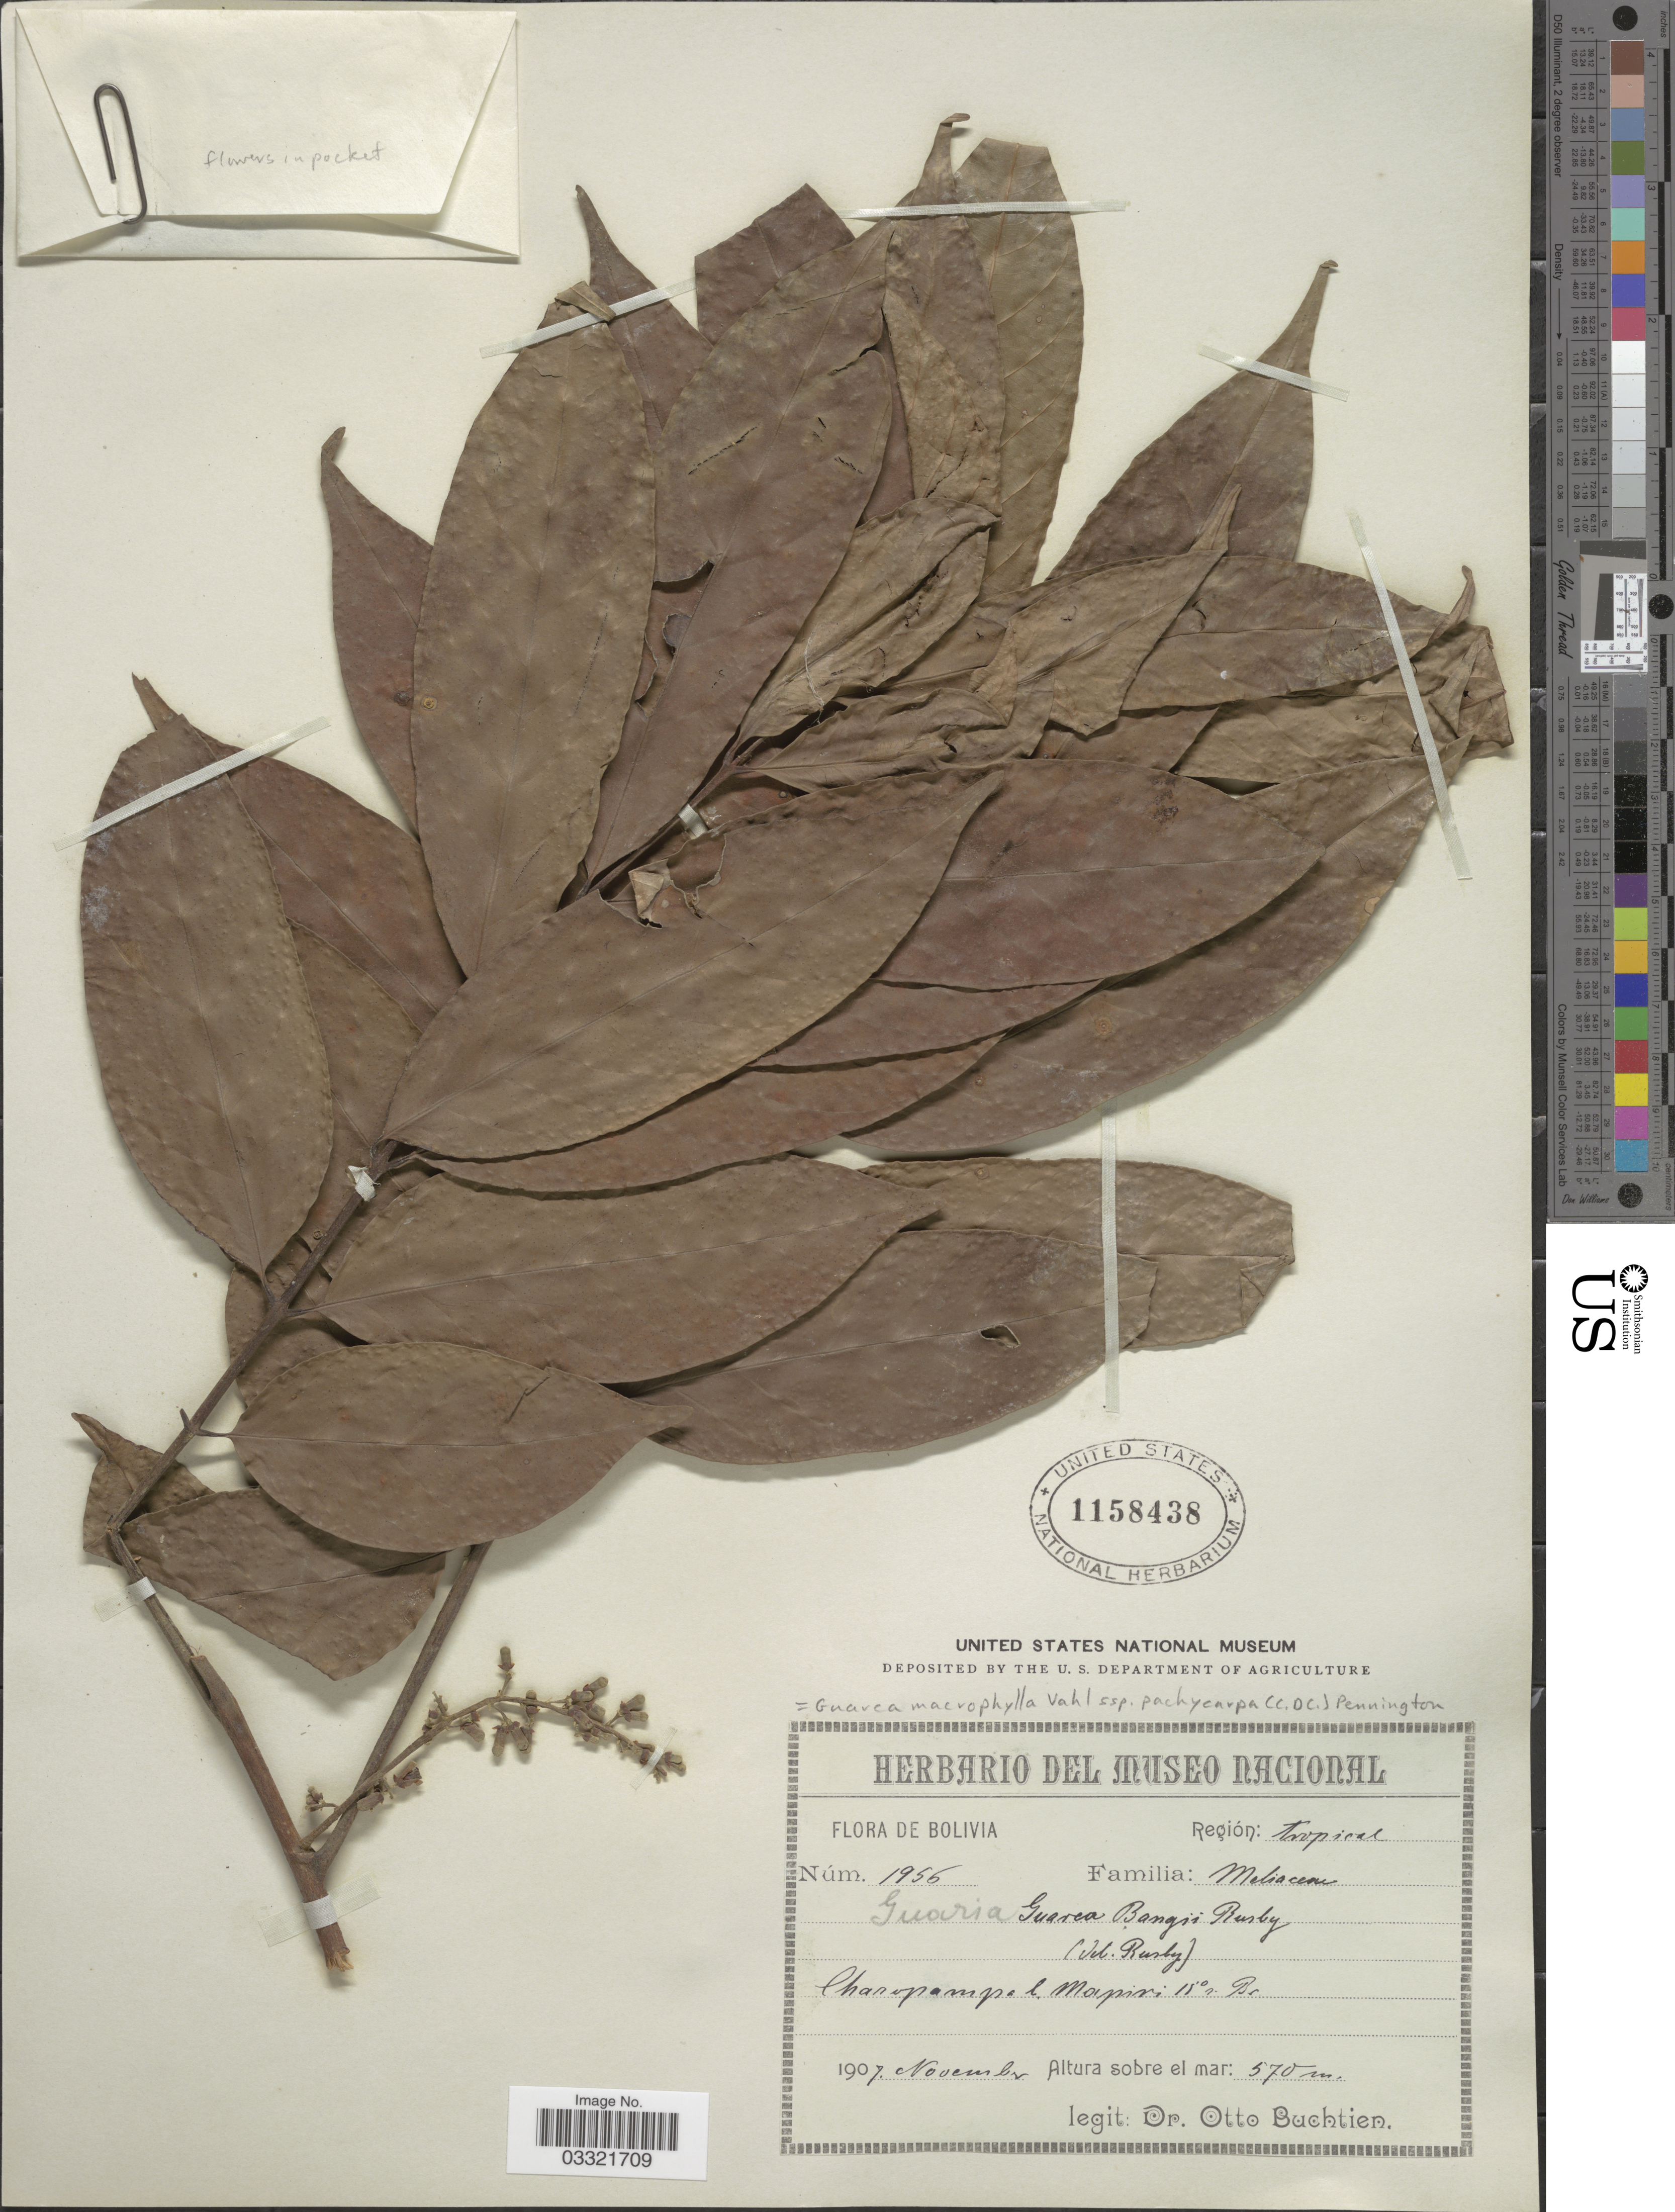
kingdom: Plantae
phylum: Tracheophyta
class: Magnoliopsida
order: Sapindales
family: Meliaceae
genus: Guarea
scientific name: Guarea macrophylla subsp. pachycarpa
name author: (C. DC.) T.D. Penn.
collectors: O. Buchtien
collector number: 1956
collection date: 1907-11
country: Bolivia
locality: Charopampa l. Mapiri 15° s. Br.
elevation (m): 570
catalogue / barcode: US 1158438